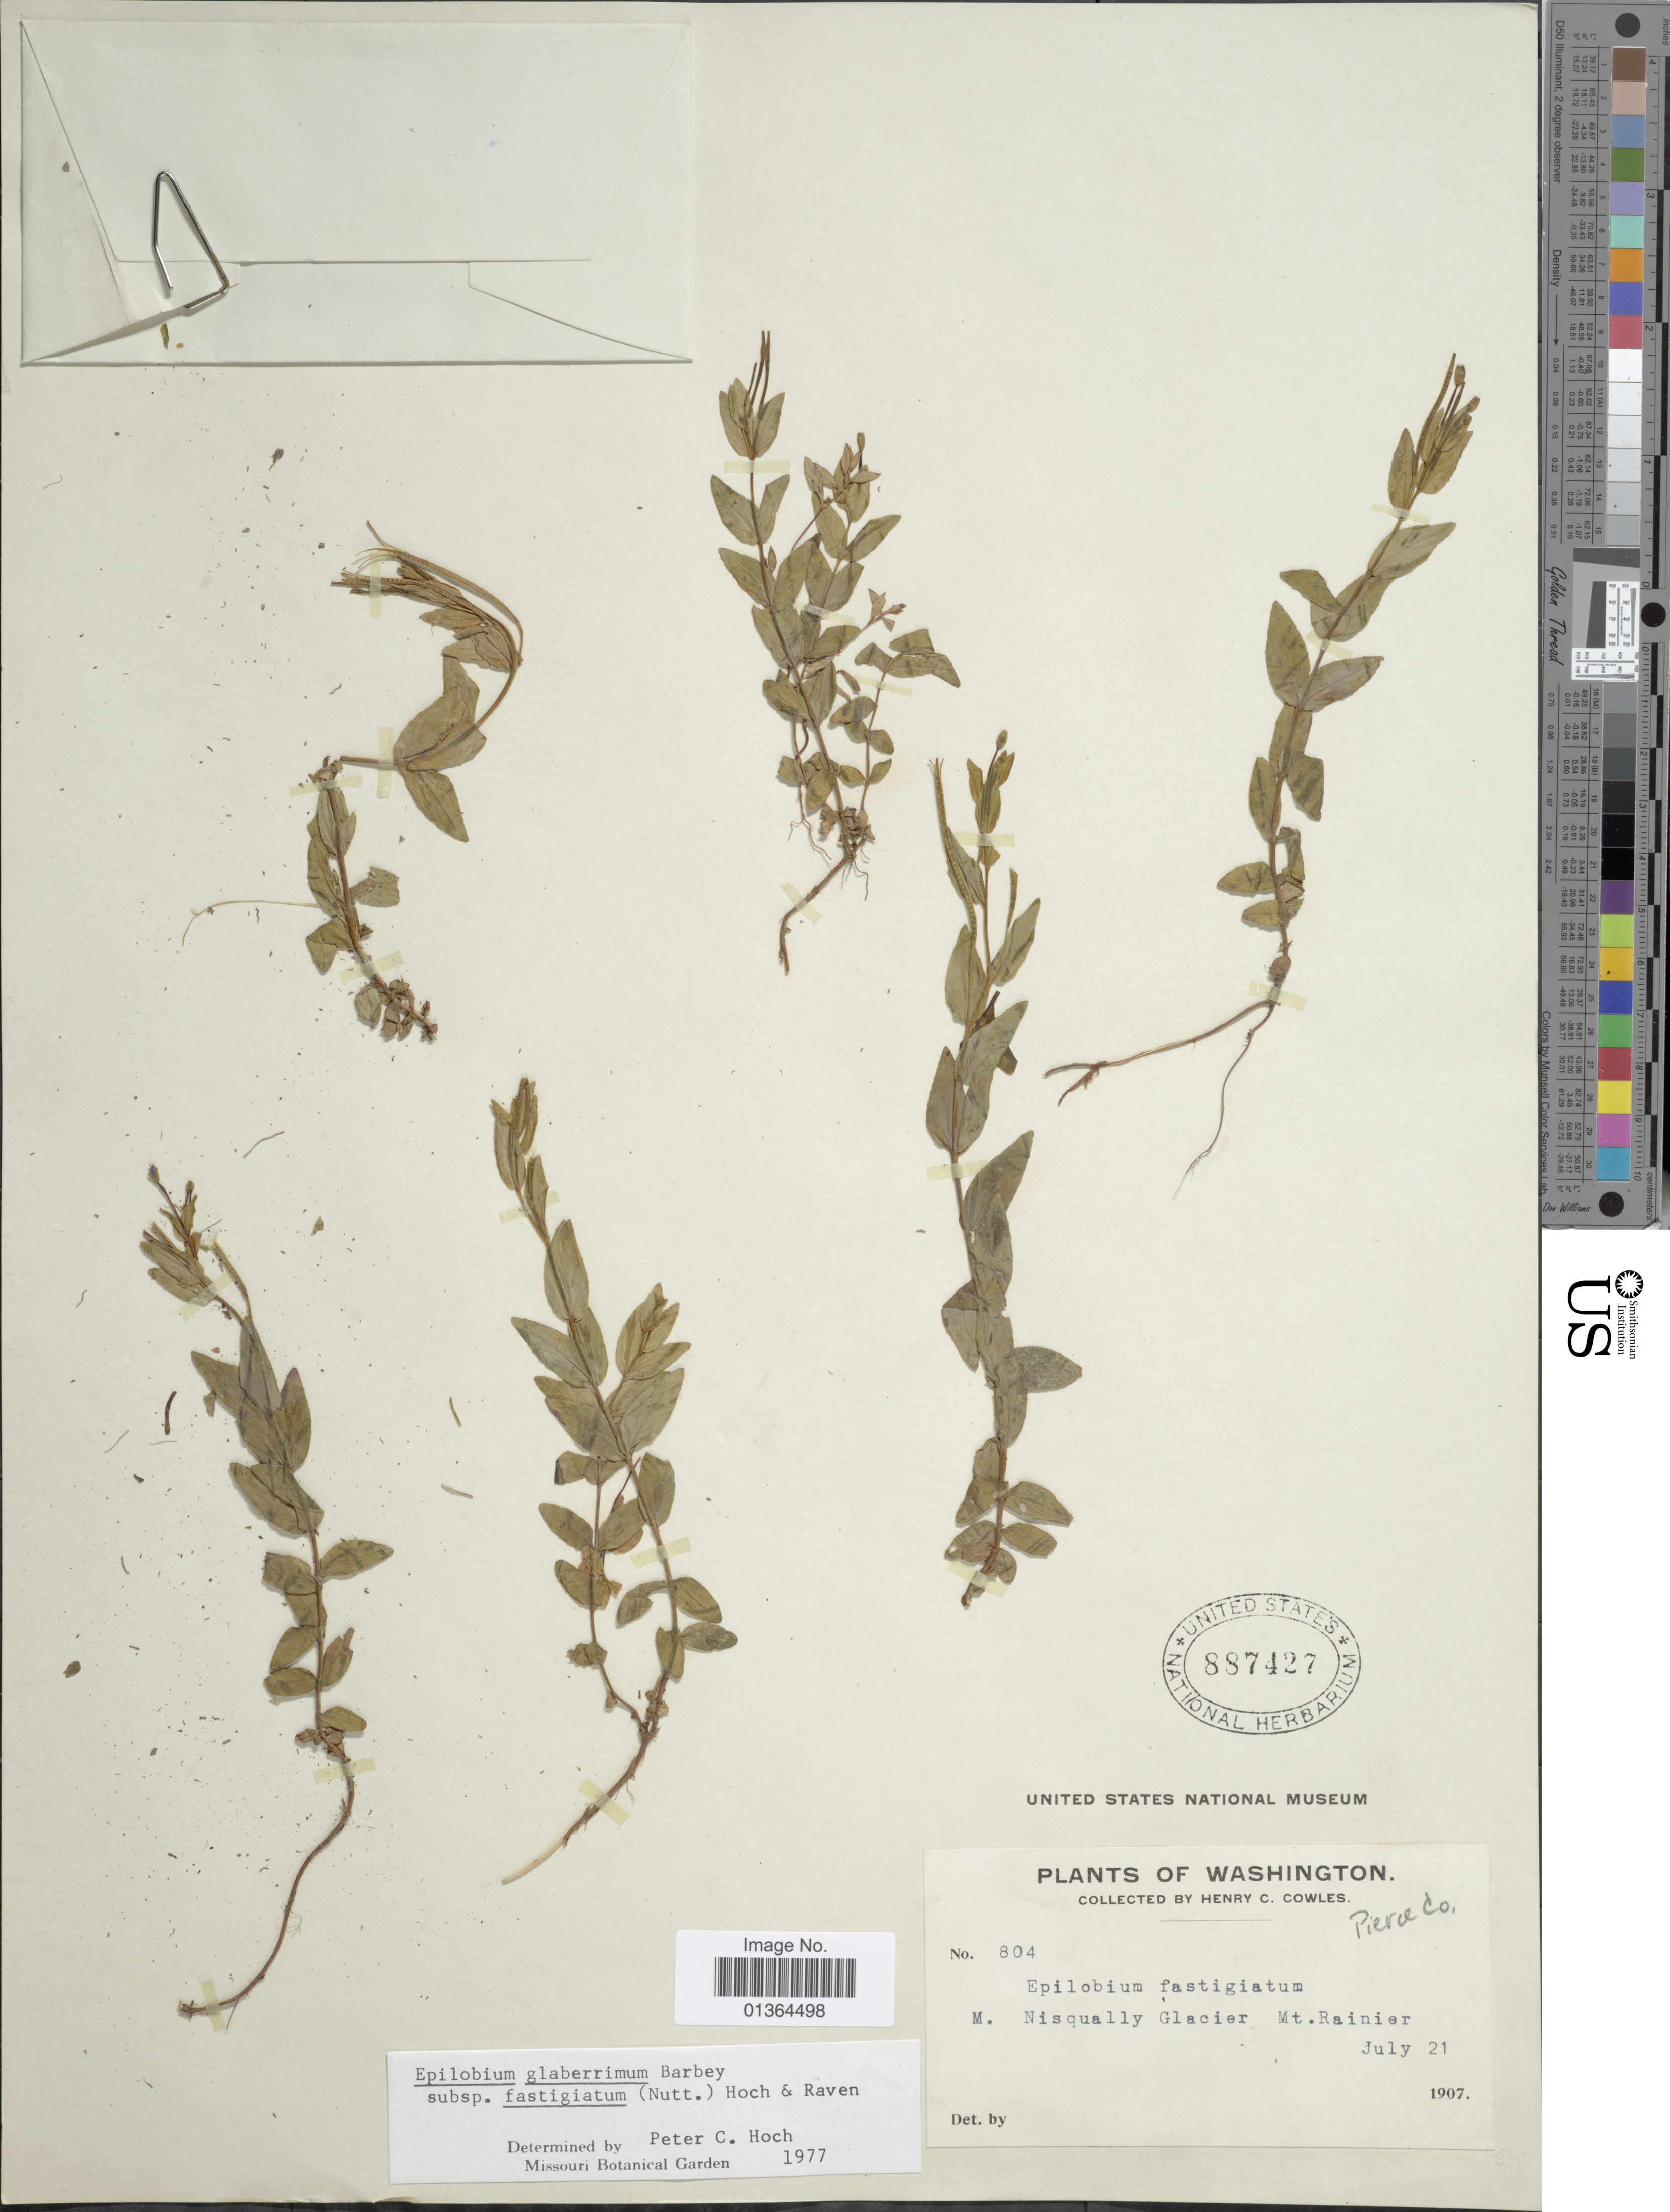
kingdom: Plantae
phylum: Tracheophyta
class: Magnoliopsida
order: Myrtales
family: Onagraceae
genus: Epilobium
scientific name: Epilobium glaberrimum subsp. fastigiatum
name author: (Nutt.) Hoch & P.H. Raven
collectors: H. Cowles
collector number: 804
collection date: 1907-07-21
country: United States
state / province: Washington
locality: M. Nisqually Glacier, Mt. Rainier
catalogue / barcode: US 887427